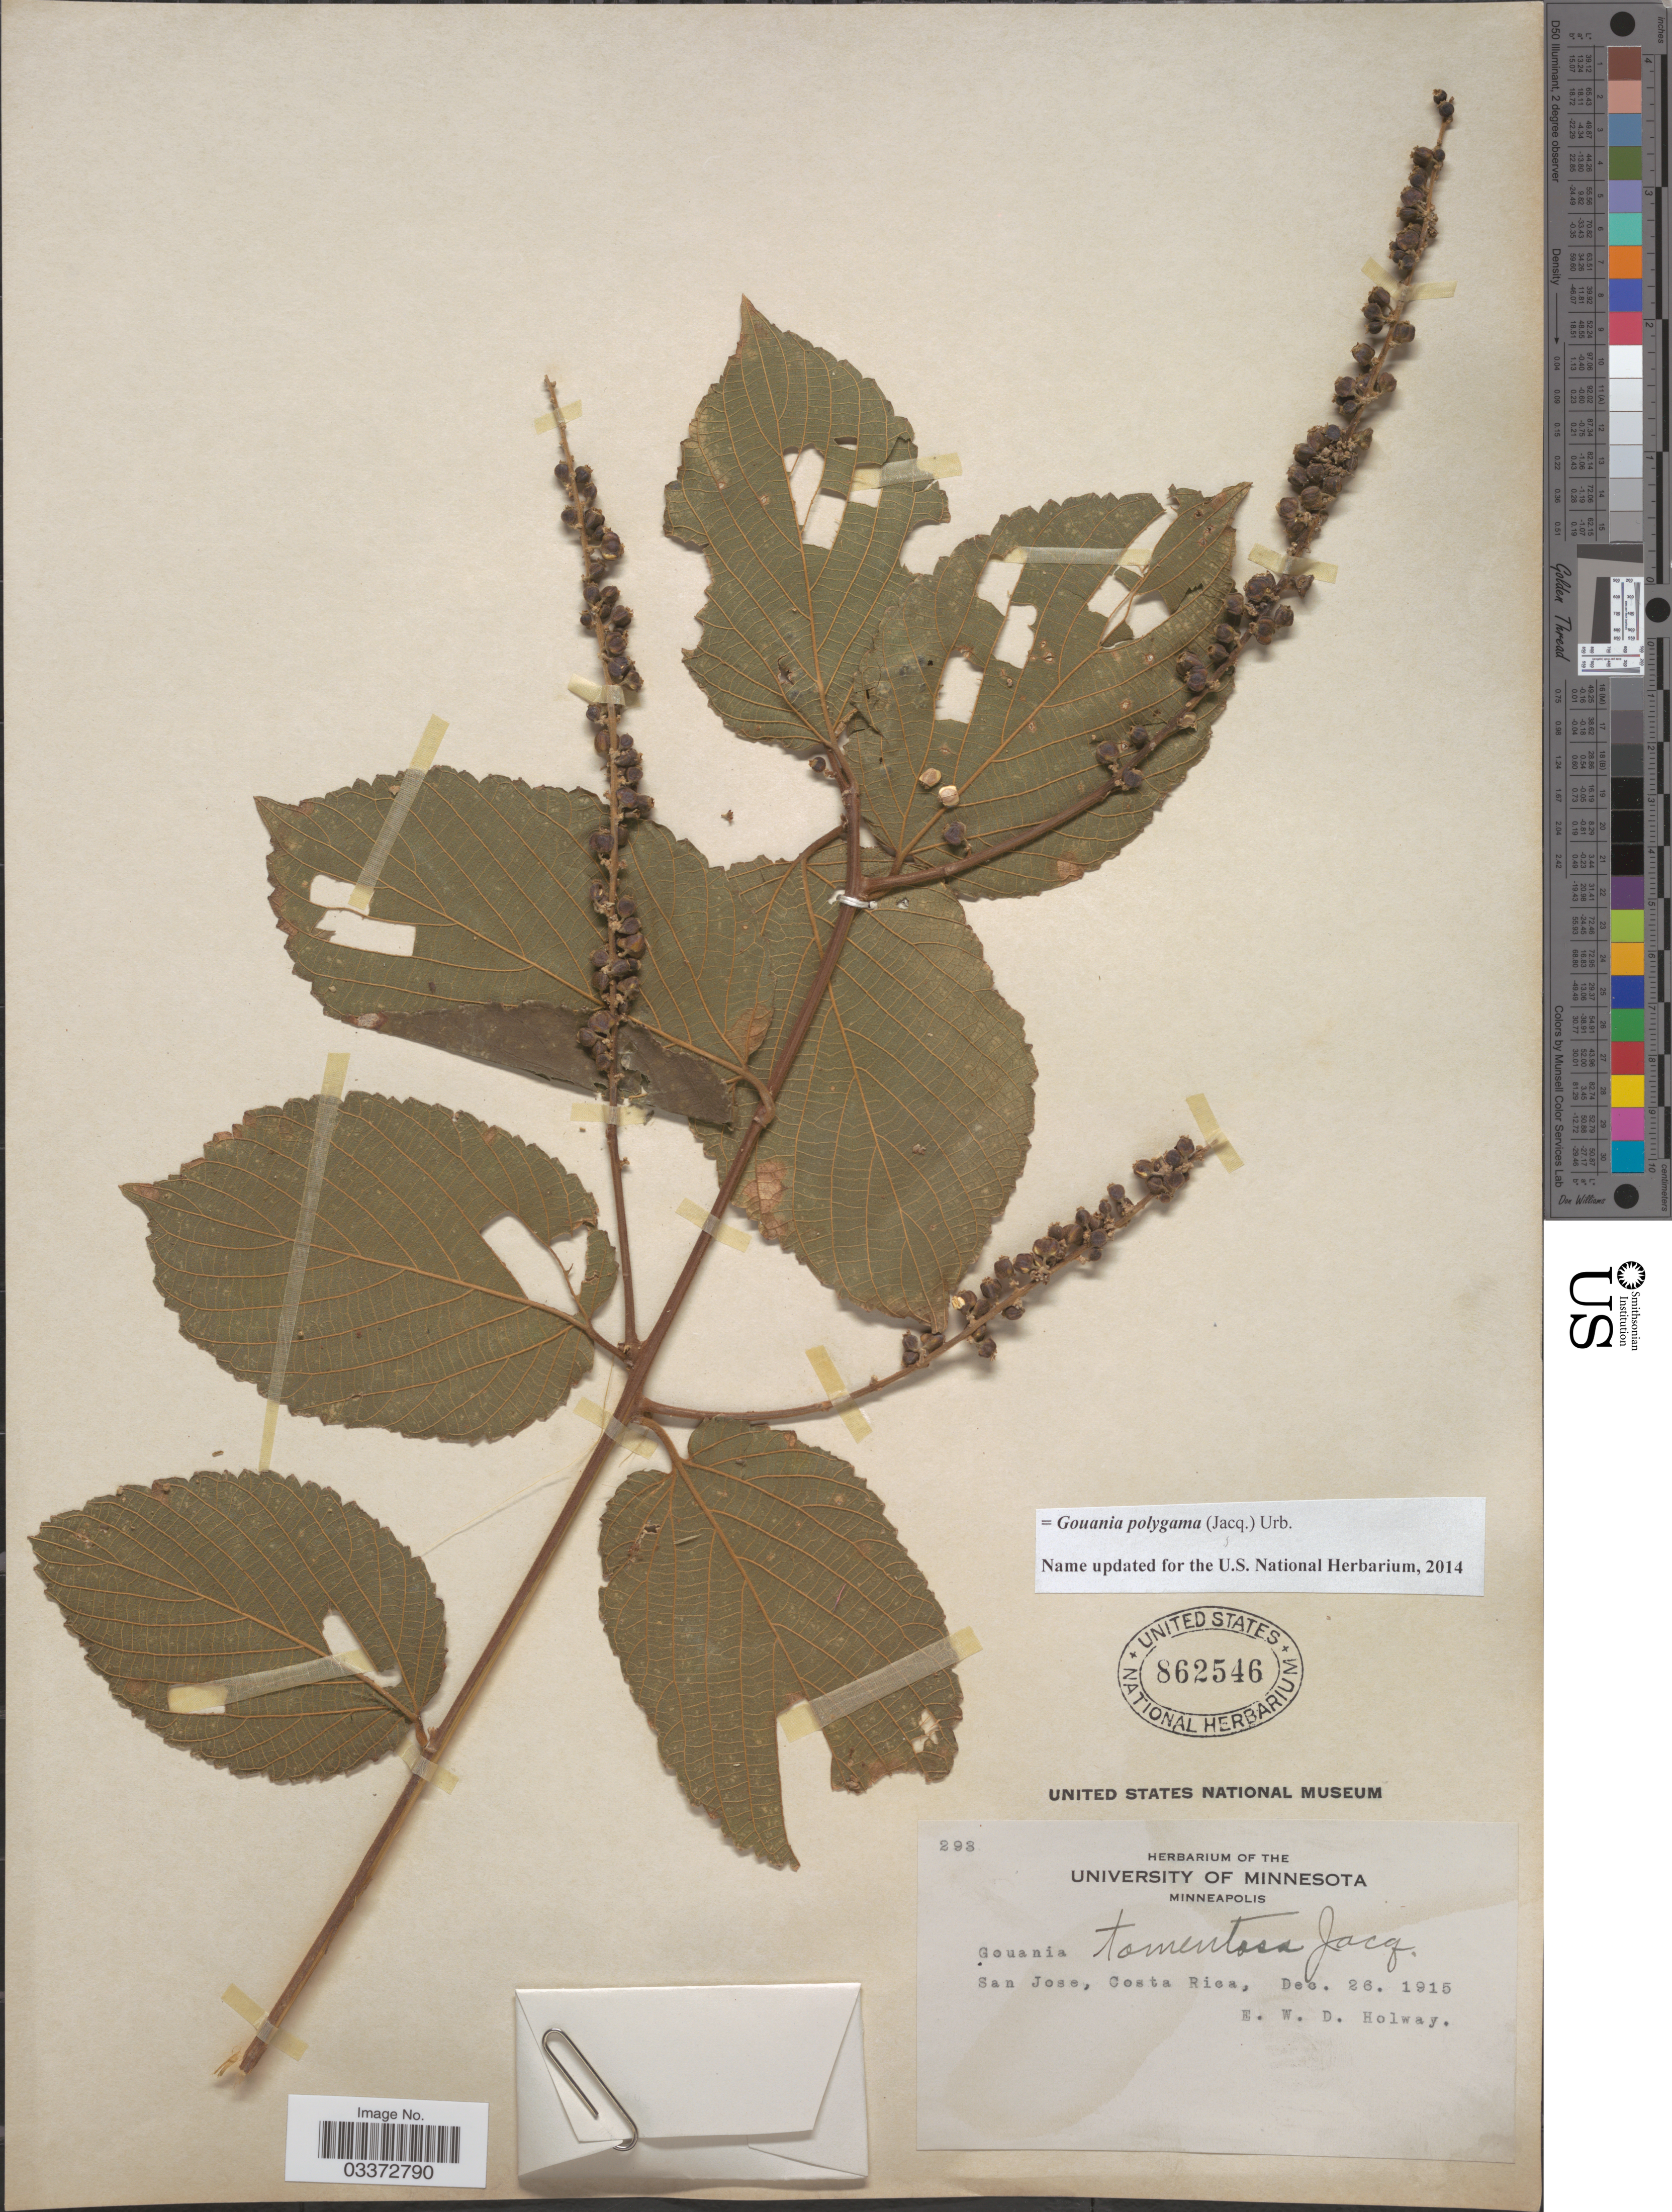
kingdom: Plantae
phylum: Tracheophyta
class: Magnoliopsida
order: Rosales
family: Rhamnaceae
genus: Gouania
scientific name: Gouania polygama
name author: (Jacq.) Urb.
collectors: E. W. D. Holway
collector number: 293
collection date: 1915-12-26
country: Costa Rica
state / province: San José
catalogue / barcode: US 862546